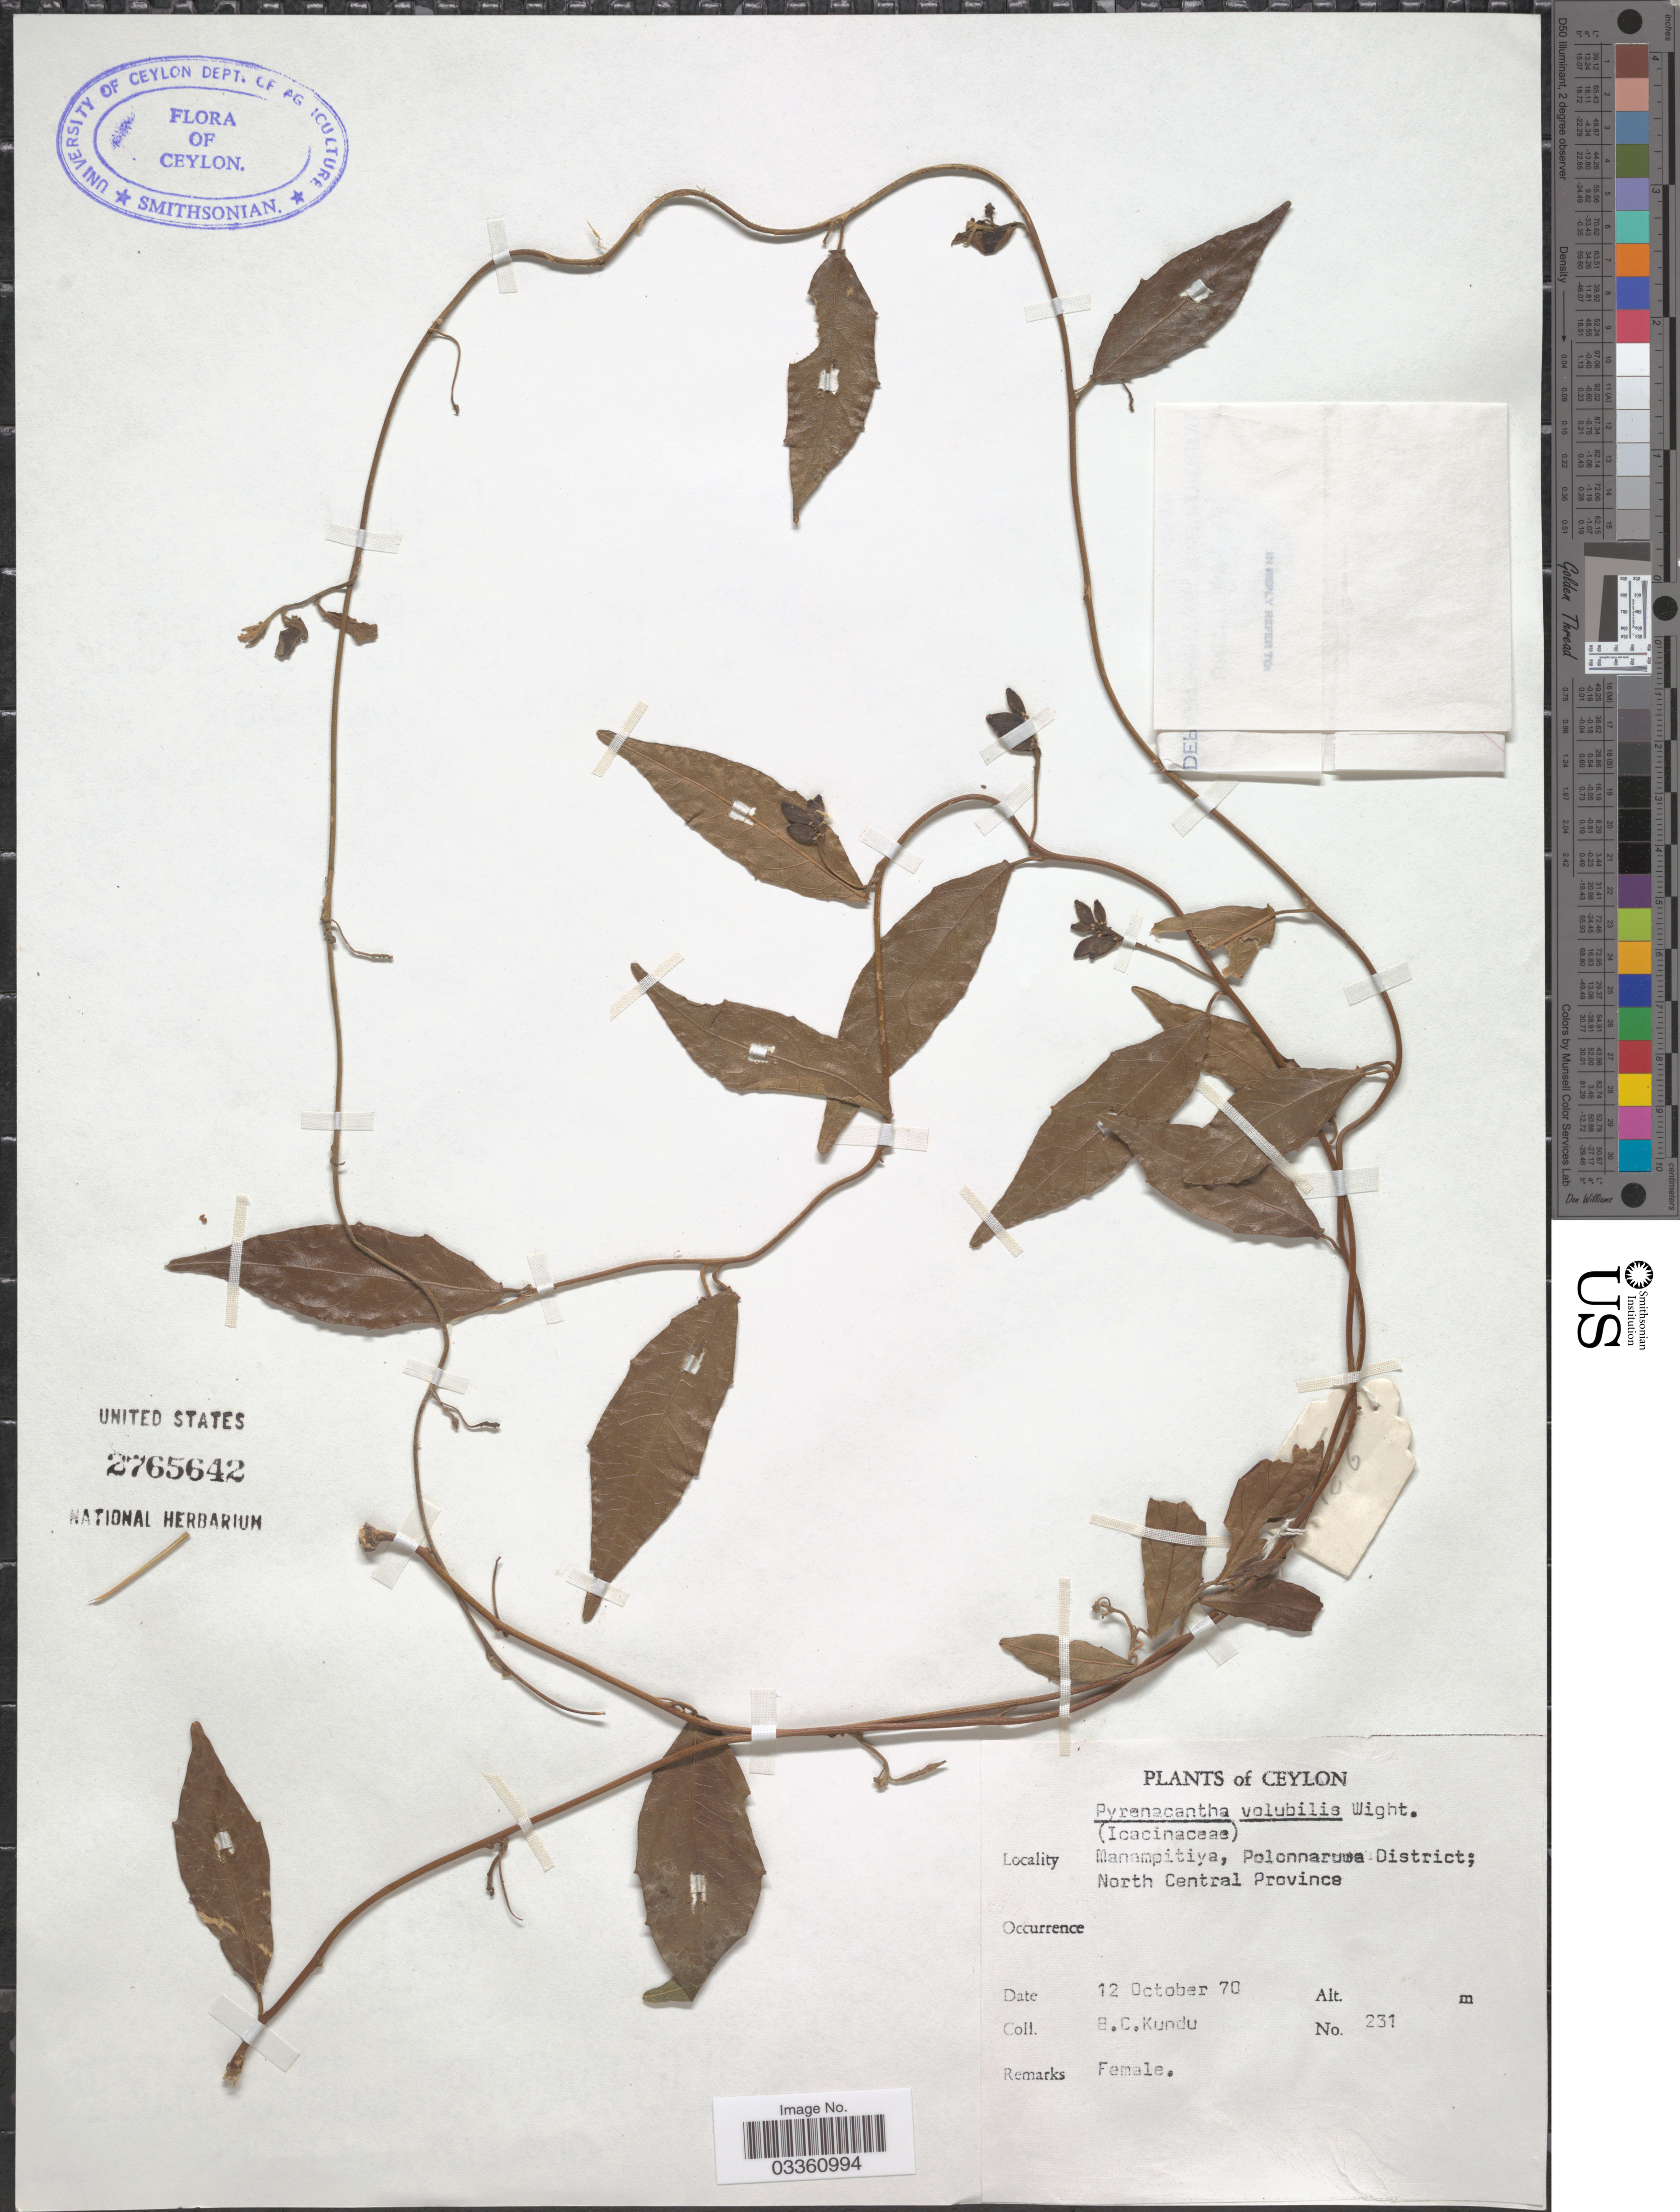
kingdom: Plantae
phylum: Tracheophyta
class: Magnoliopsida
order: Icacinales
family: Icacinaceae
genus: Pyrenacantha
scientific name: Pyrenacantha volubilis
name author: Hook.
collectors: B. C. Kundu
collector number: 231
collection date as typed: Transcribed d/m/y: 12/10/70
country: Sri Lanka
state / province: North Central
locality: Ceylon. Manampitiya, Polonnaruwa District.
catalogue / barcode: US 2765642